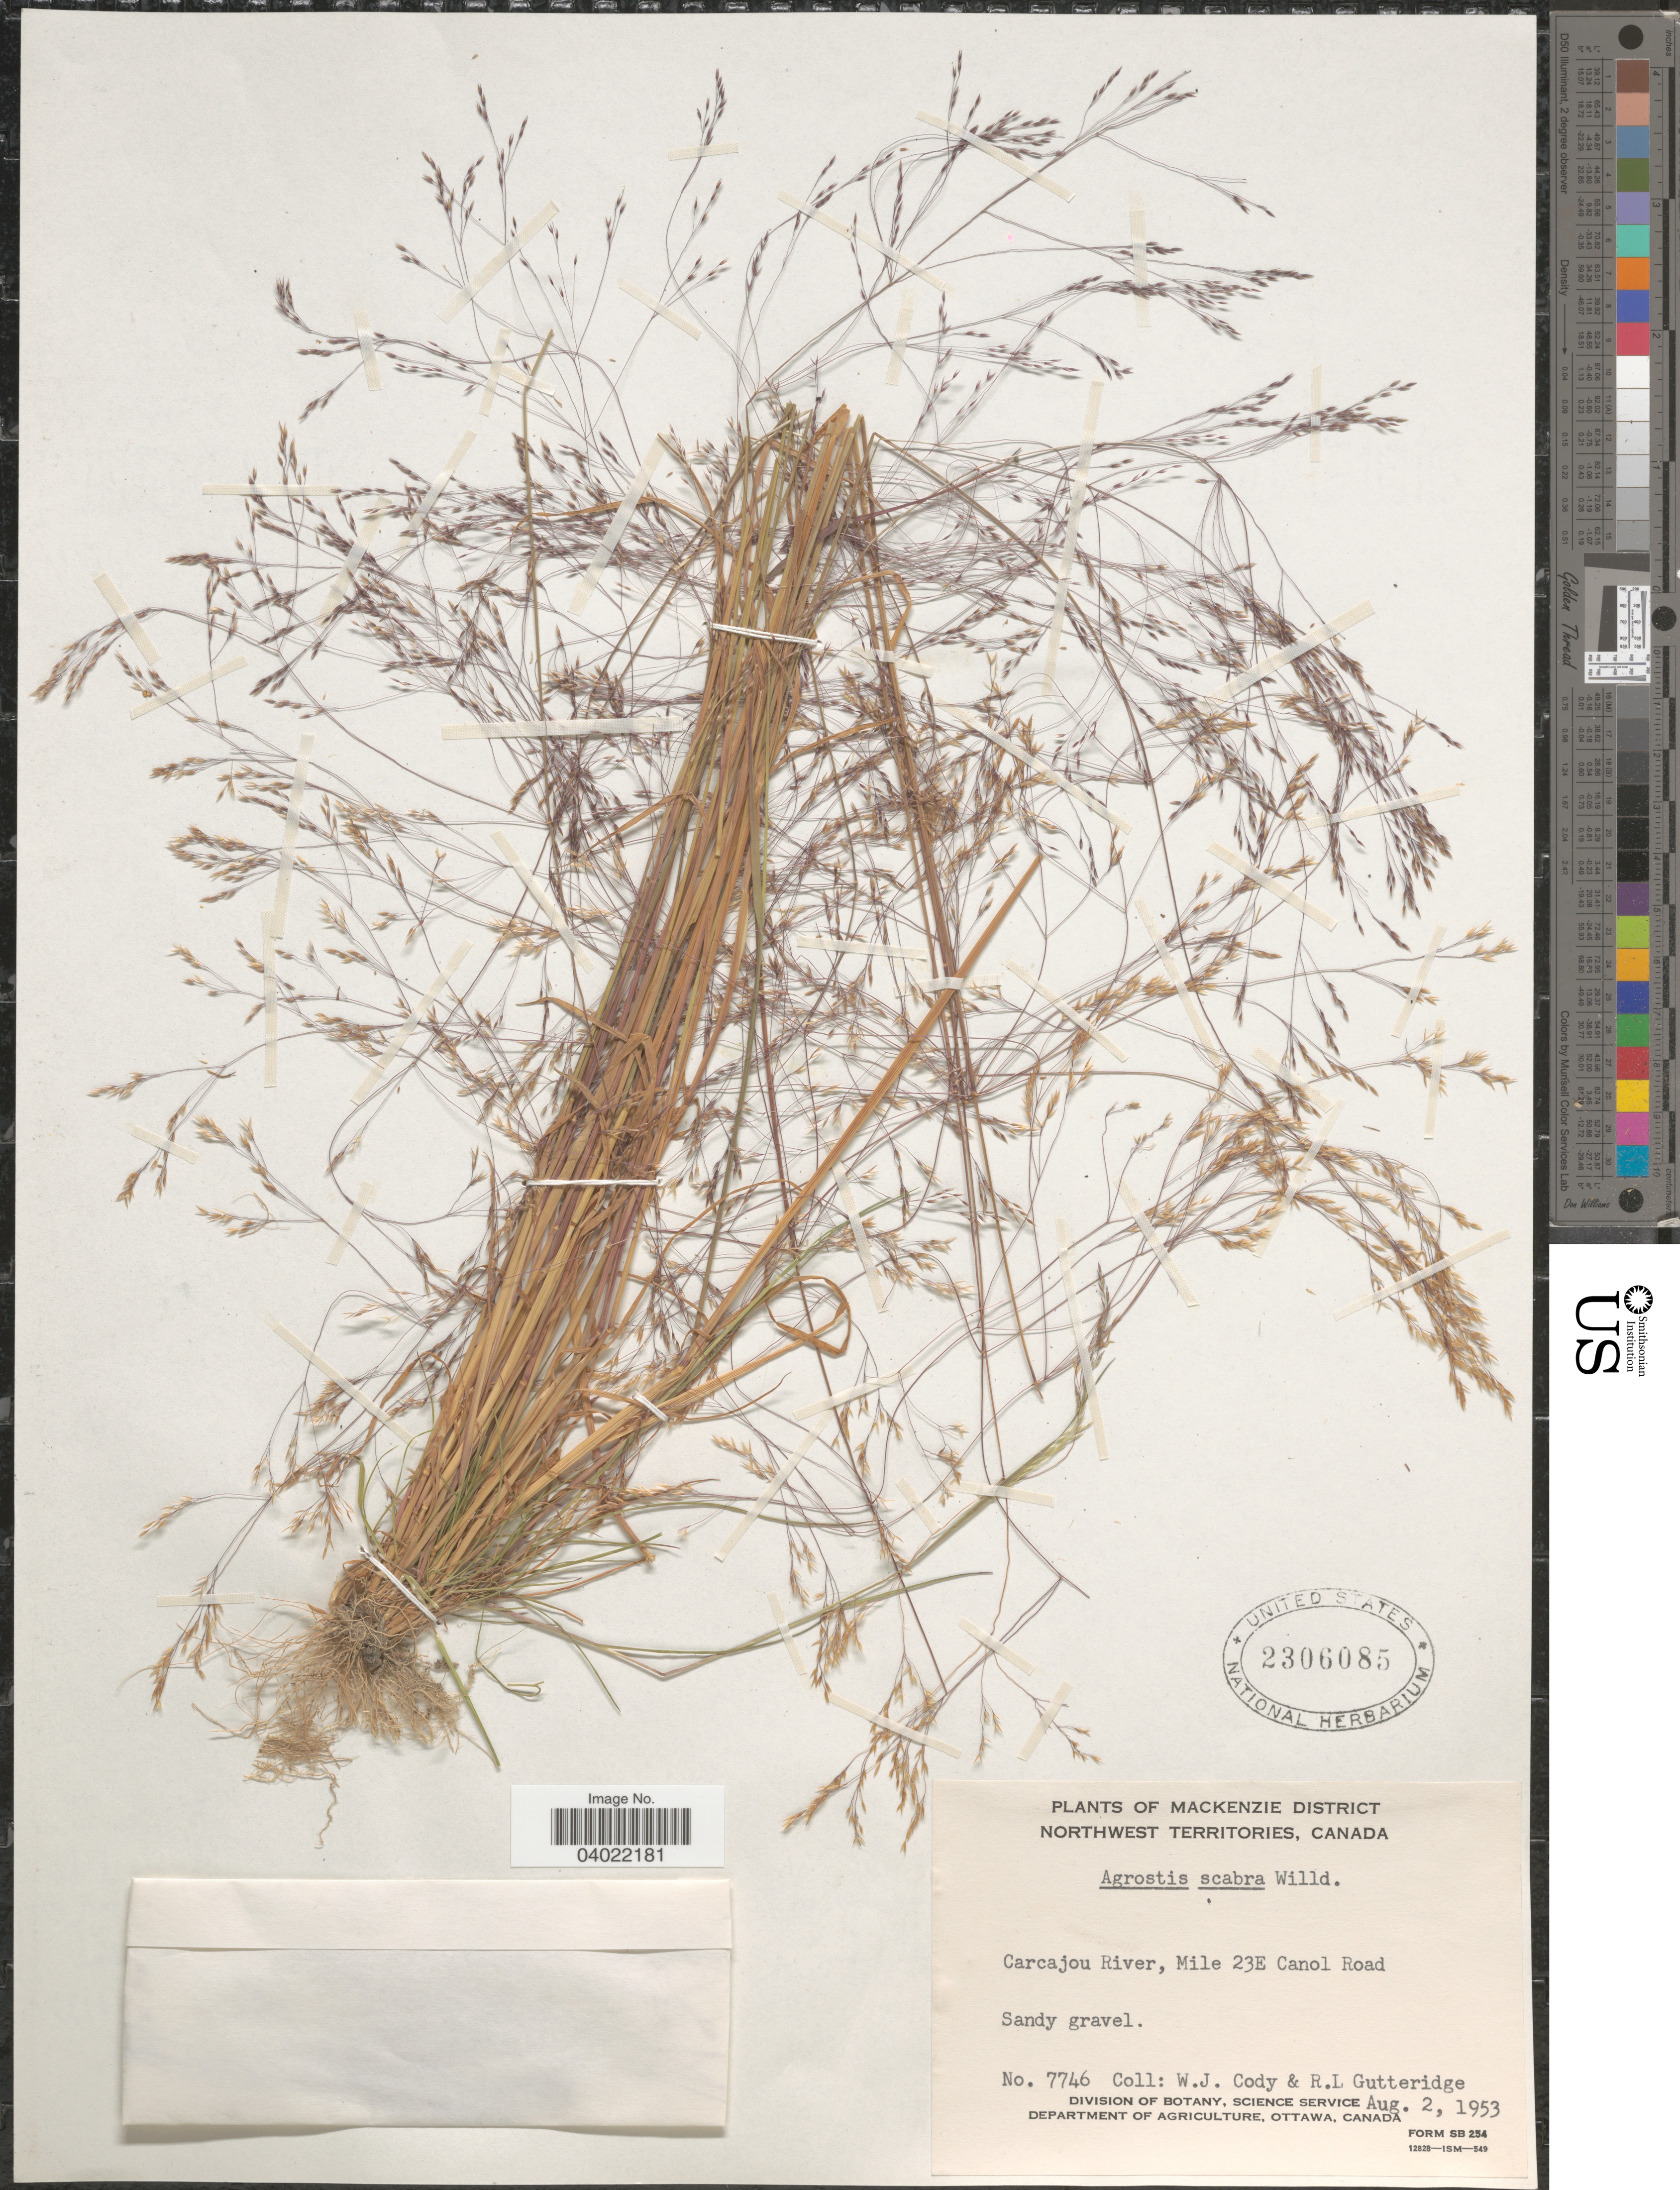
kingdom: Plantae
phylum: Tracheophyta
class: Liliopsida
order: Poales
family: Poaceae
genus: Agrostis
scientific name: Agrostis scabra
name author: Willd.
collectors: W. Cody & R. Gutteridge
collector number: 7746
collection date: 1953-08-02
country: Canada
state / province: Northwest Territories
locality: Mackenzie District. Carcajou River, Mile 23E Canol Road.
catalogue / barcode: US 2306085